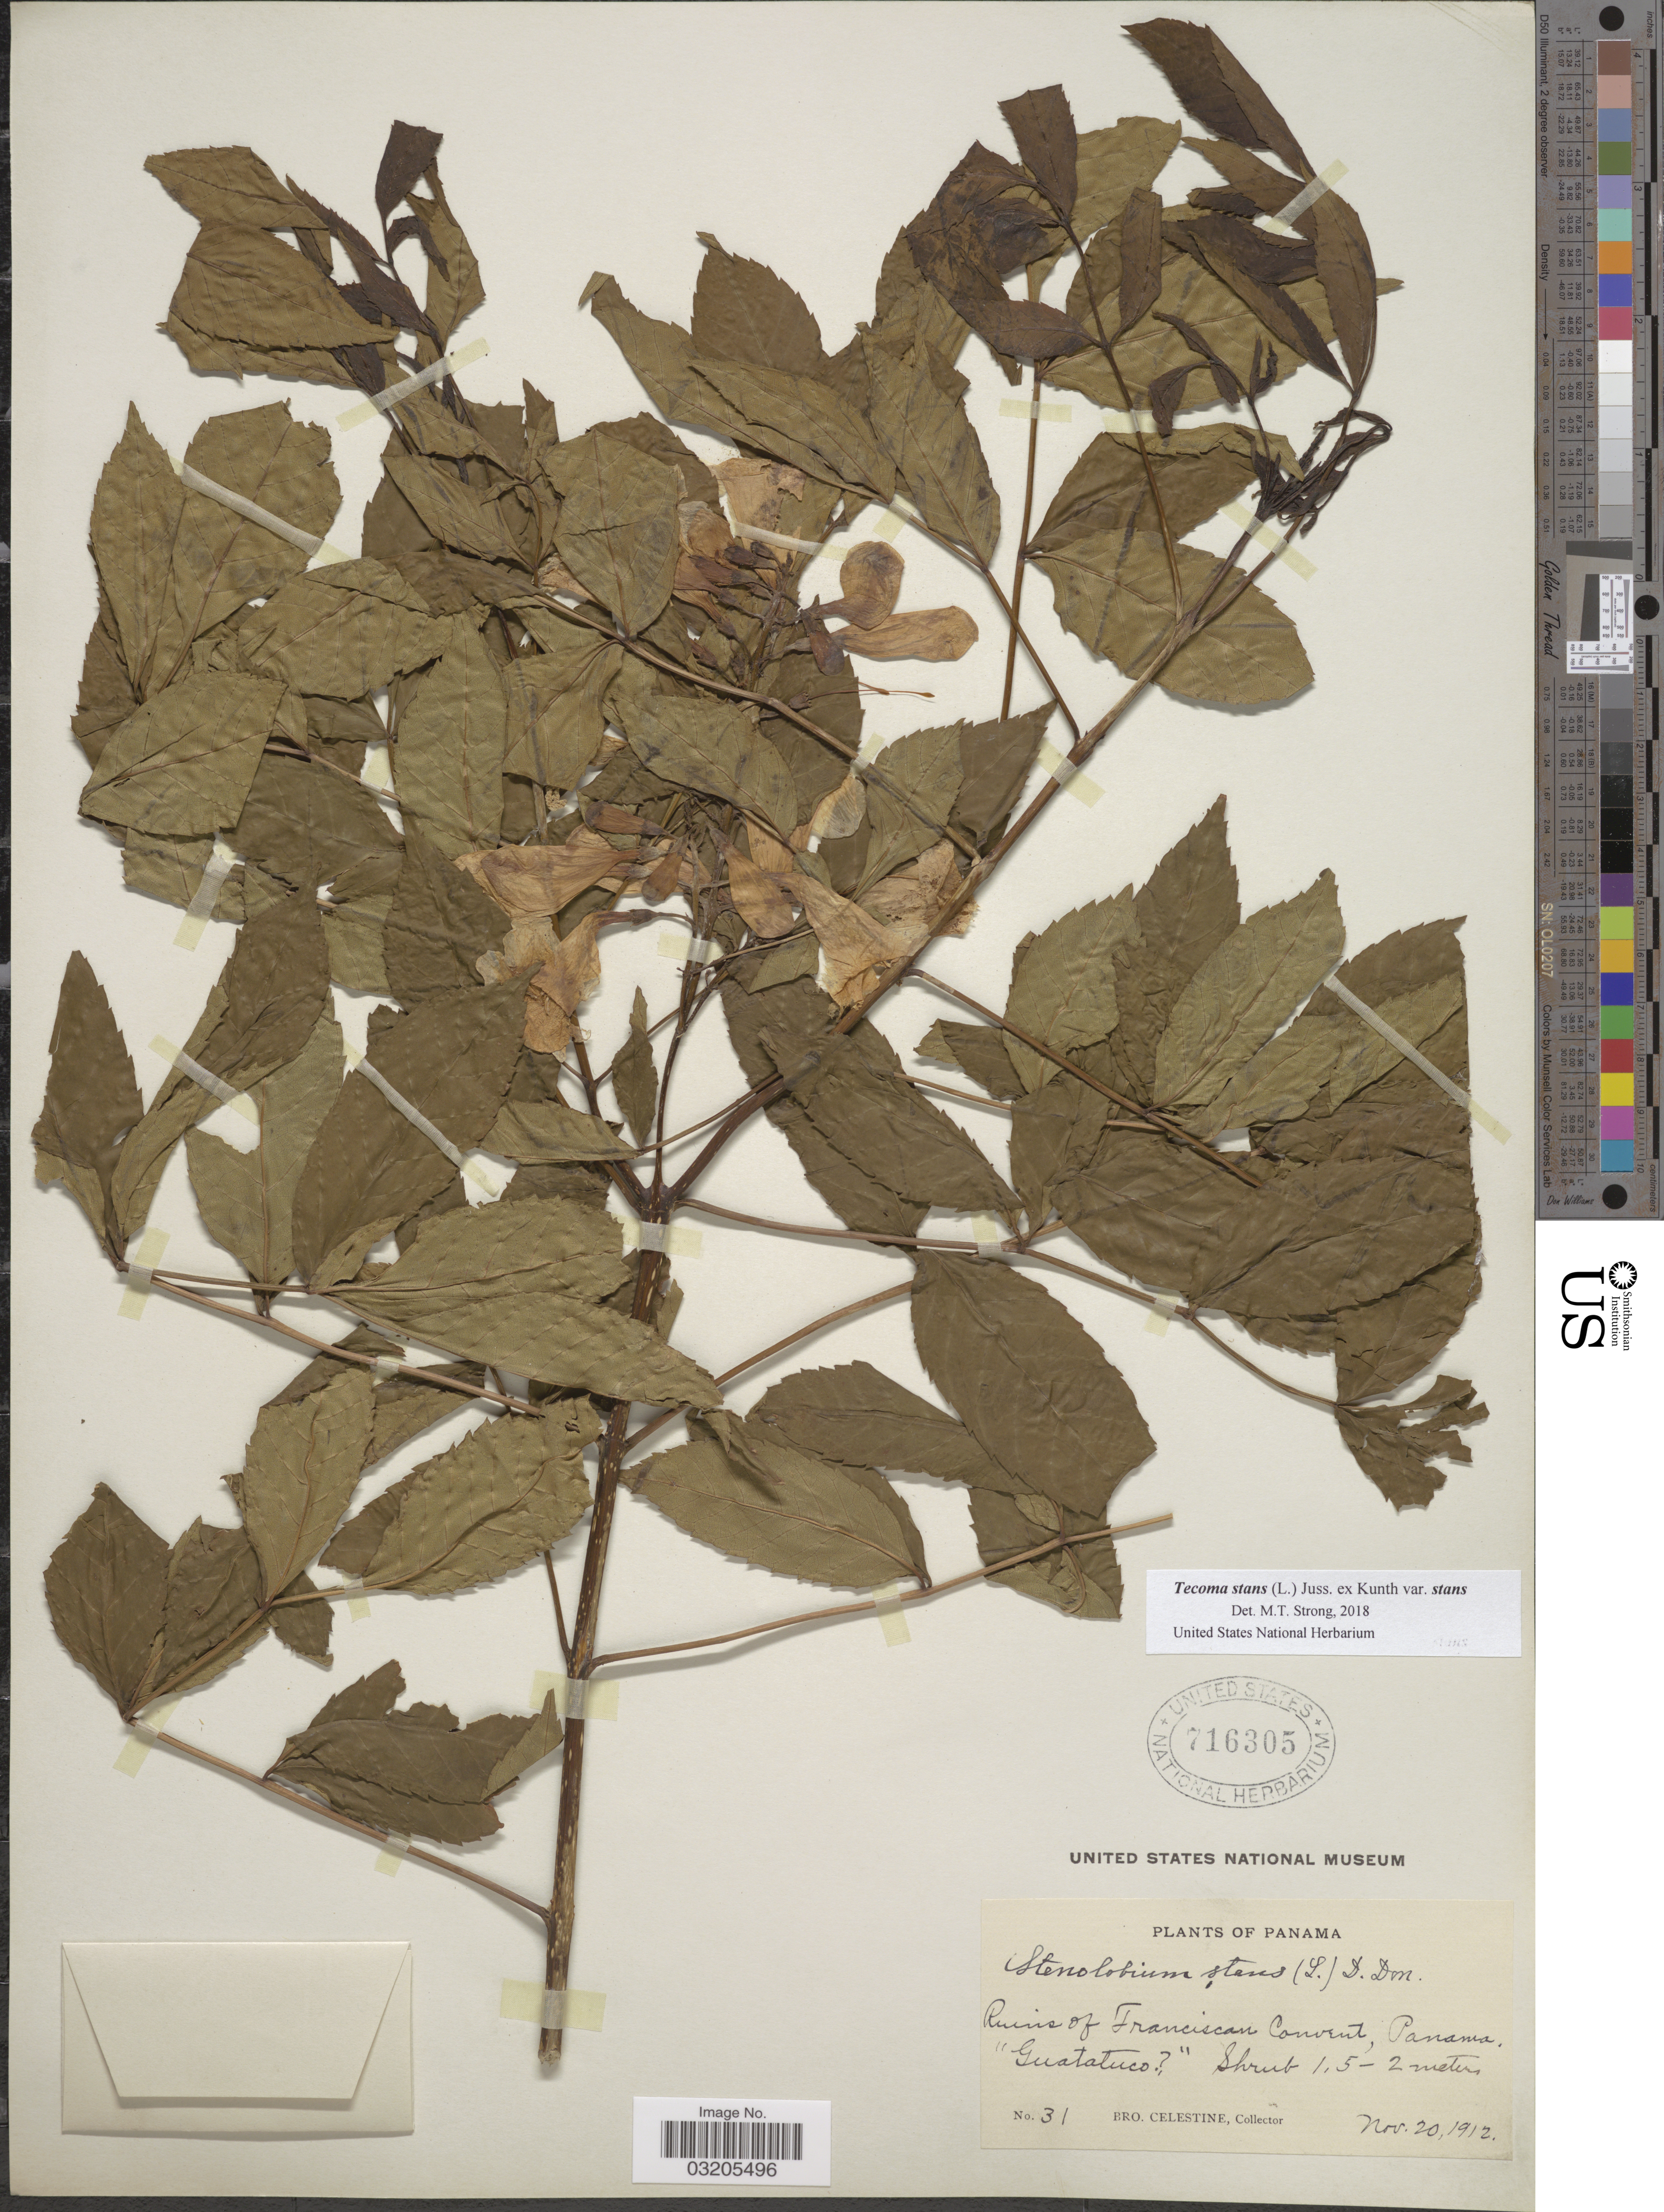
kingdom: Plantae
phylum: Tracheophyta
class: Magnoliopsida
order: Lamiales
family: Bignoniaceae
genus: Tecoma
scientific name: Tecoma stans var. stans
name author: (L.) Juss. ex Kunth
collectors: B. Celestine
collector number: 31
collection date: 1912-11-20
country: Panama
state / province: Panamá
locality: Ruins of Franciscan Convent. "Guatatuco" [unsure placement].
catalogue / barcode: US 716305